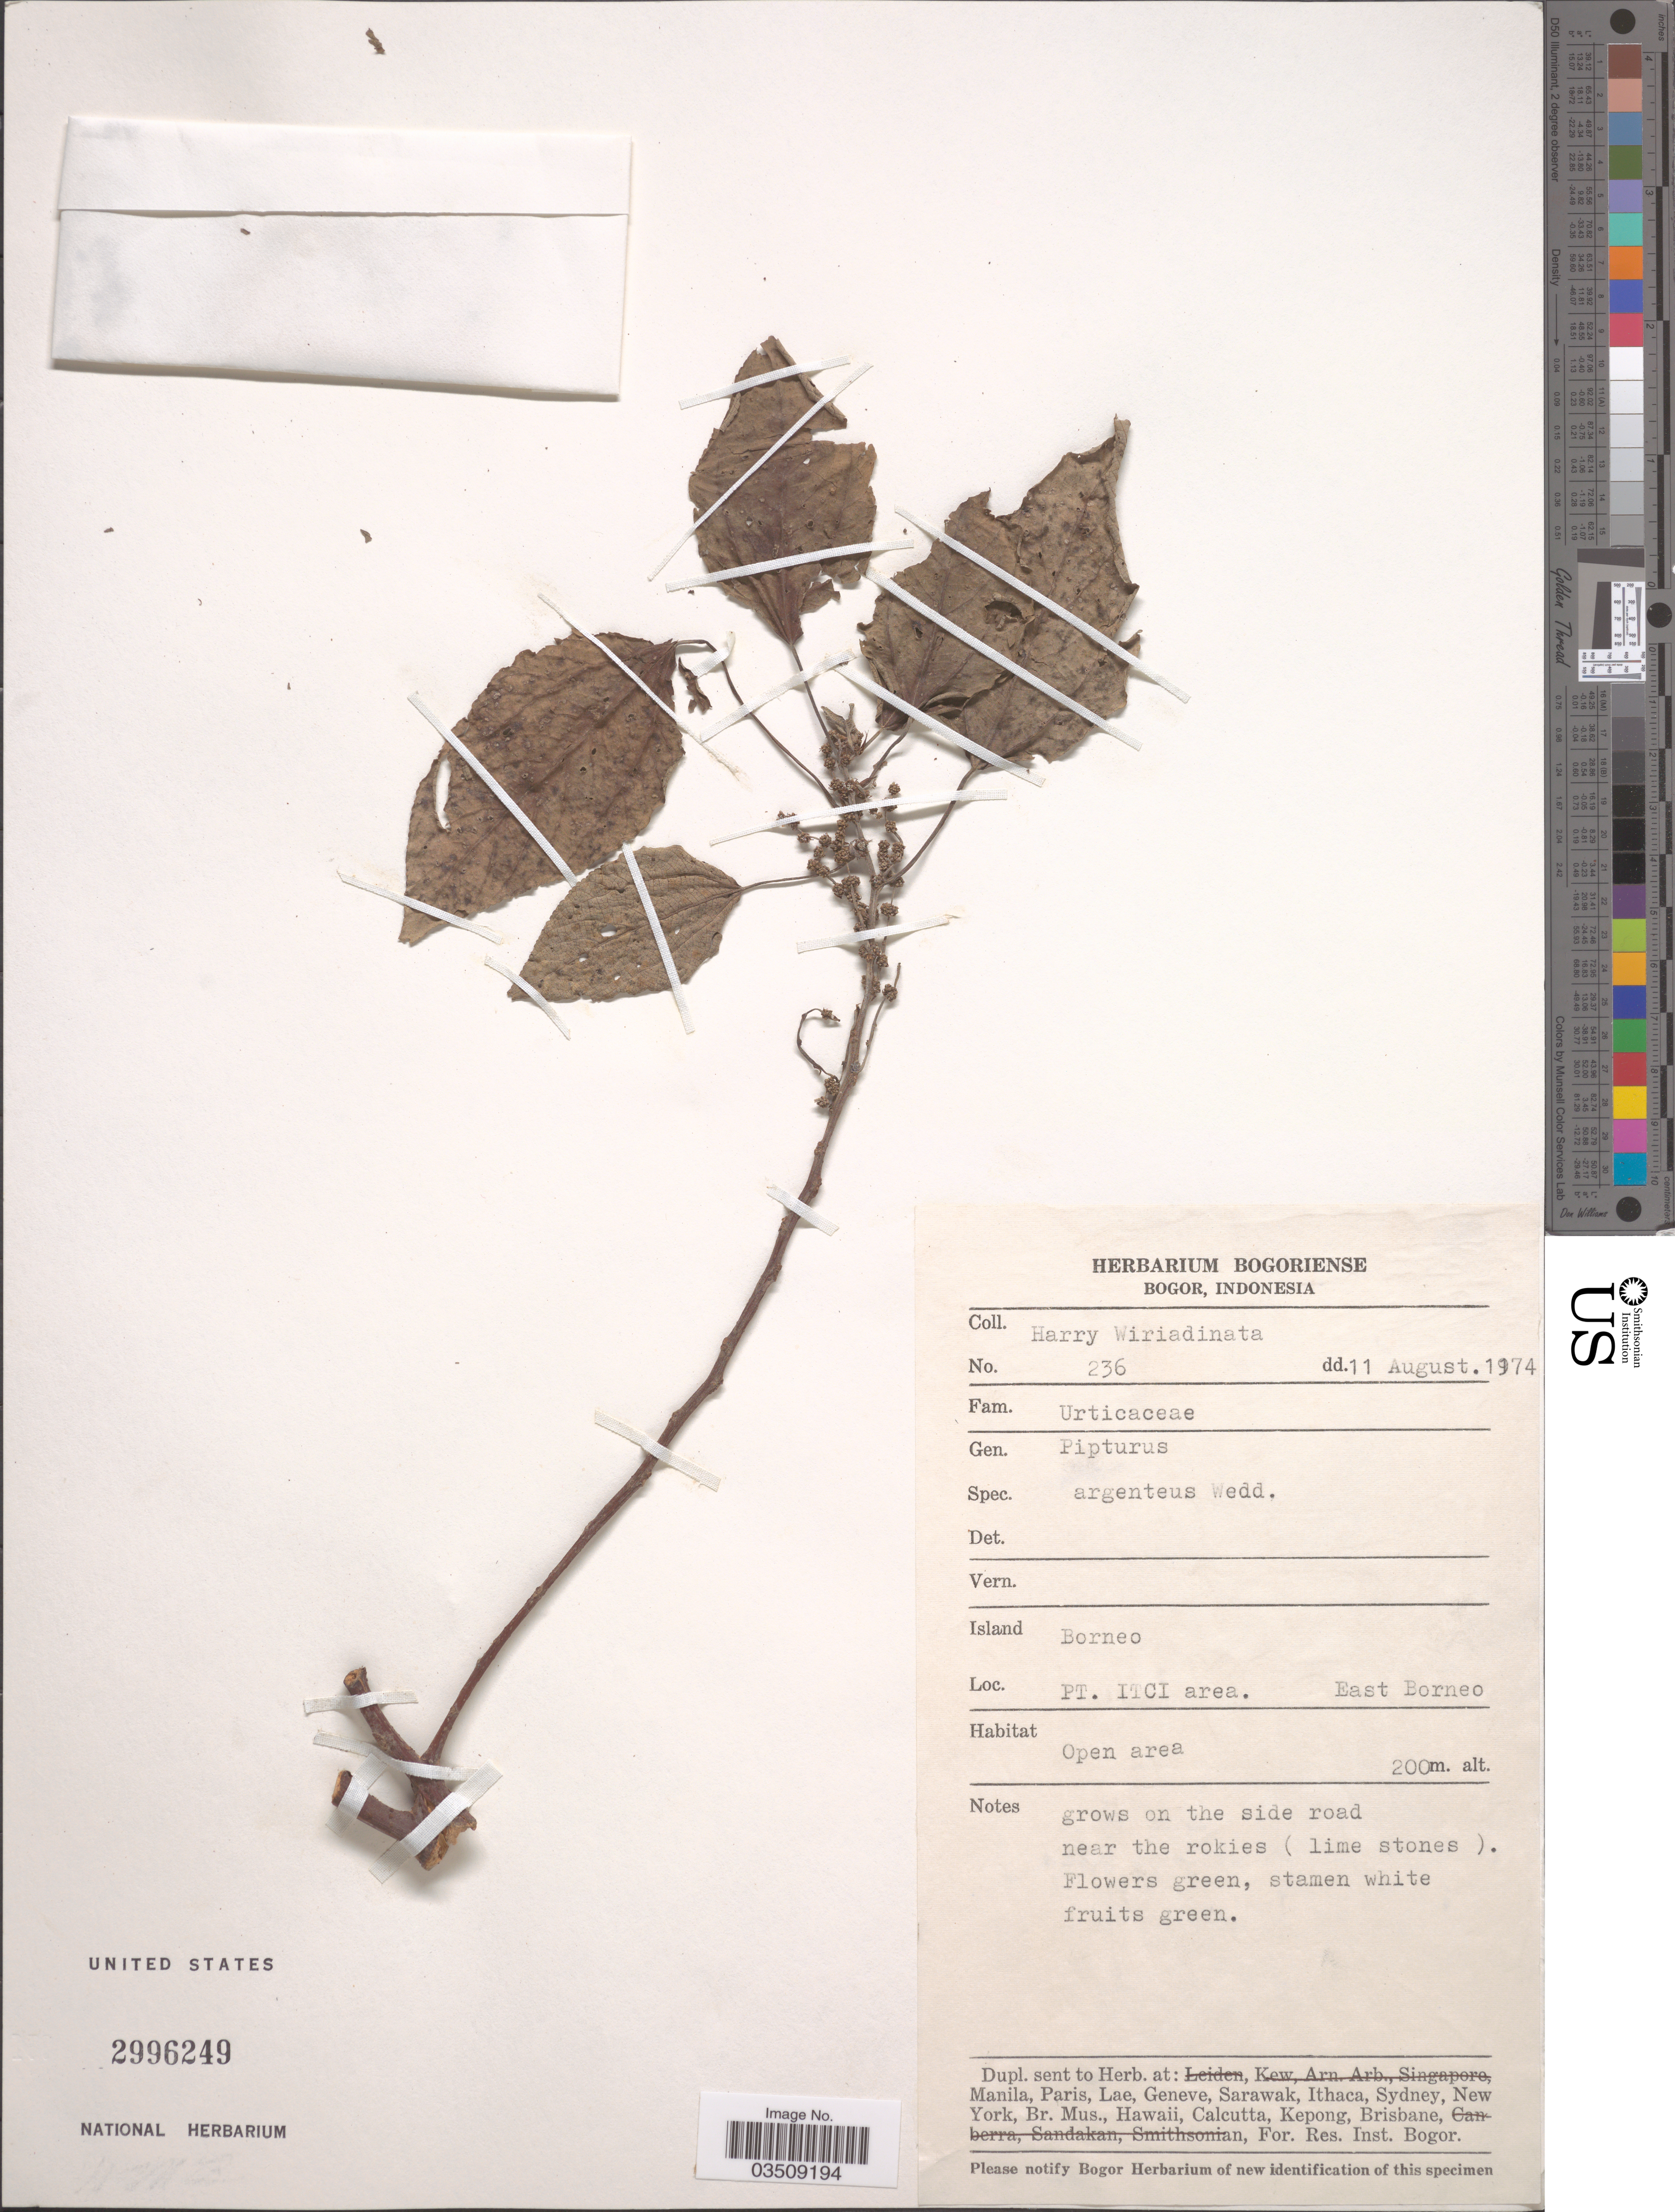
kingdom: Plantae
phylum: Tracheophyta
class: Magnoliopsida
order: Rosales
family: Urticaceae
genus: Pipturus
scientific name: Pipturus argenteus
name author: (G. Forst.) Wedd.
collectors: H. Wiriadinata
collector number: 236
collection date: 1974-08-11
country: Indonesia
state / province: Kalimantan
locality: Island Borneo. PT. ITCI area. East Borneo.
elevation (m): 200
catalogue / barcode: US 2996249